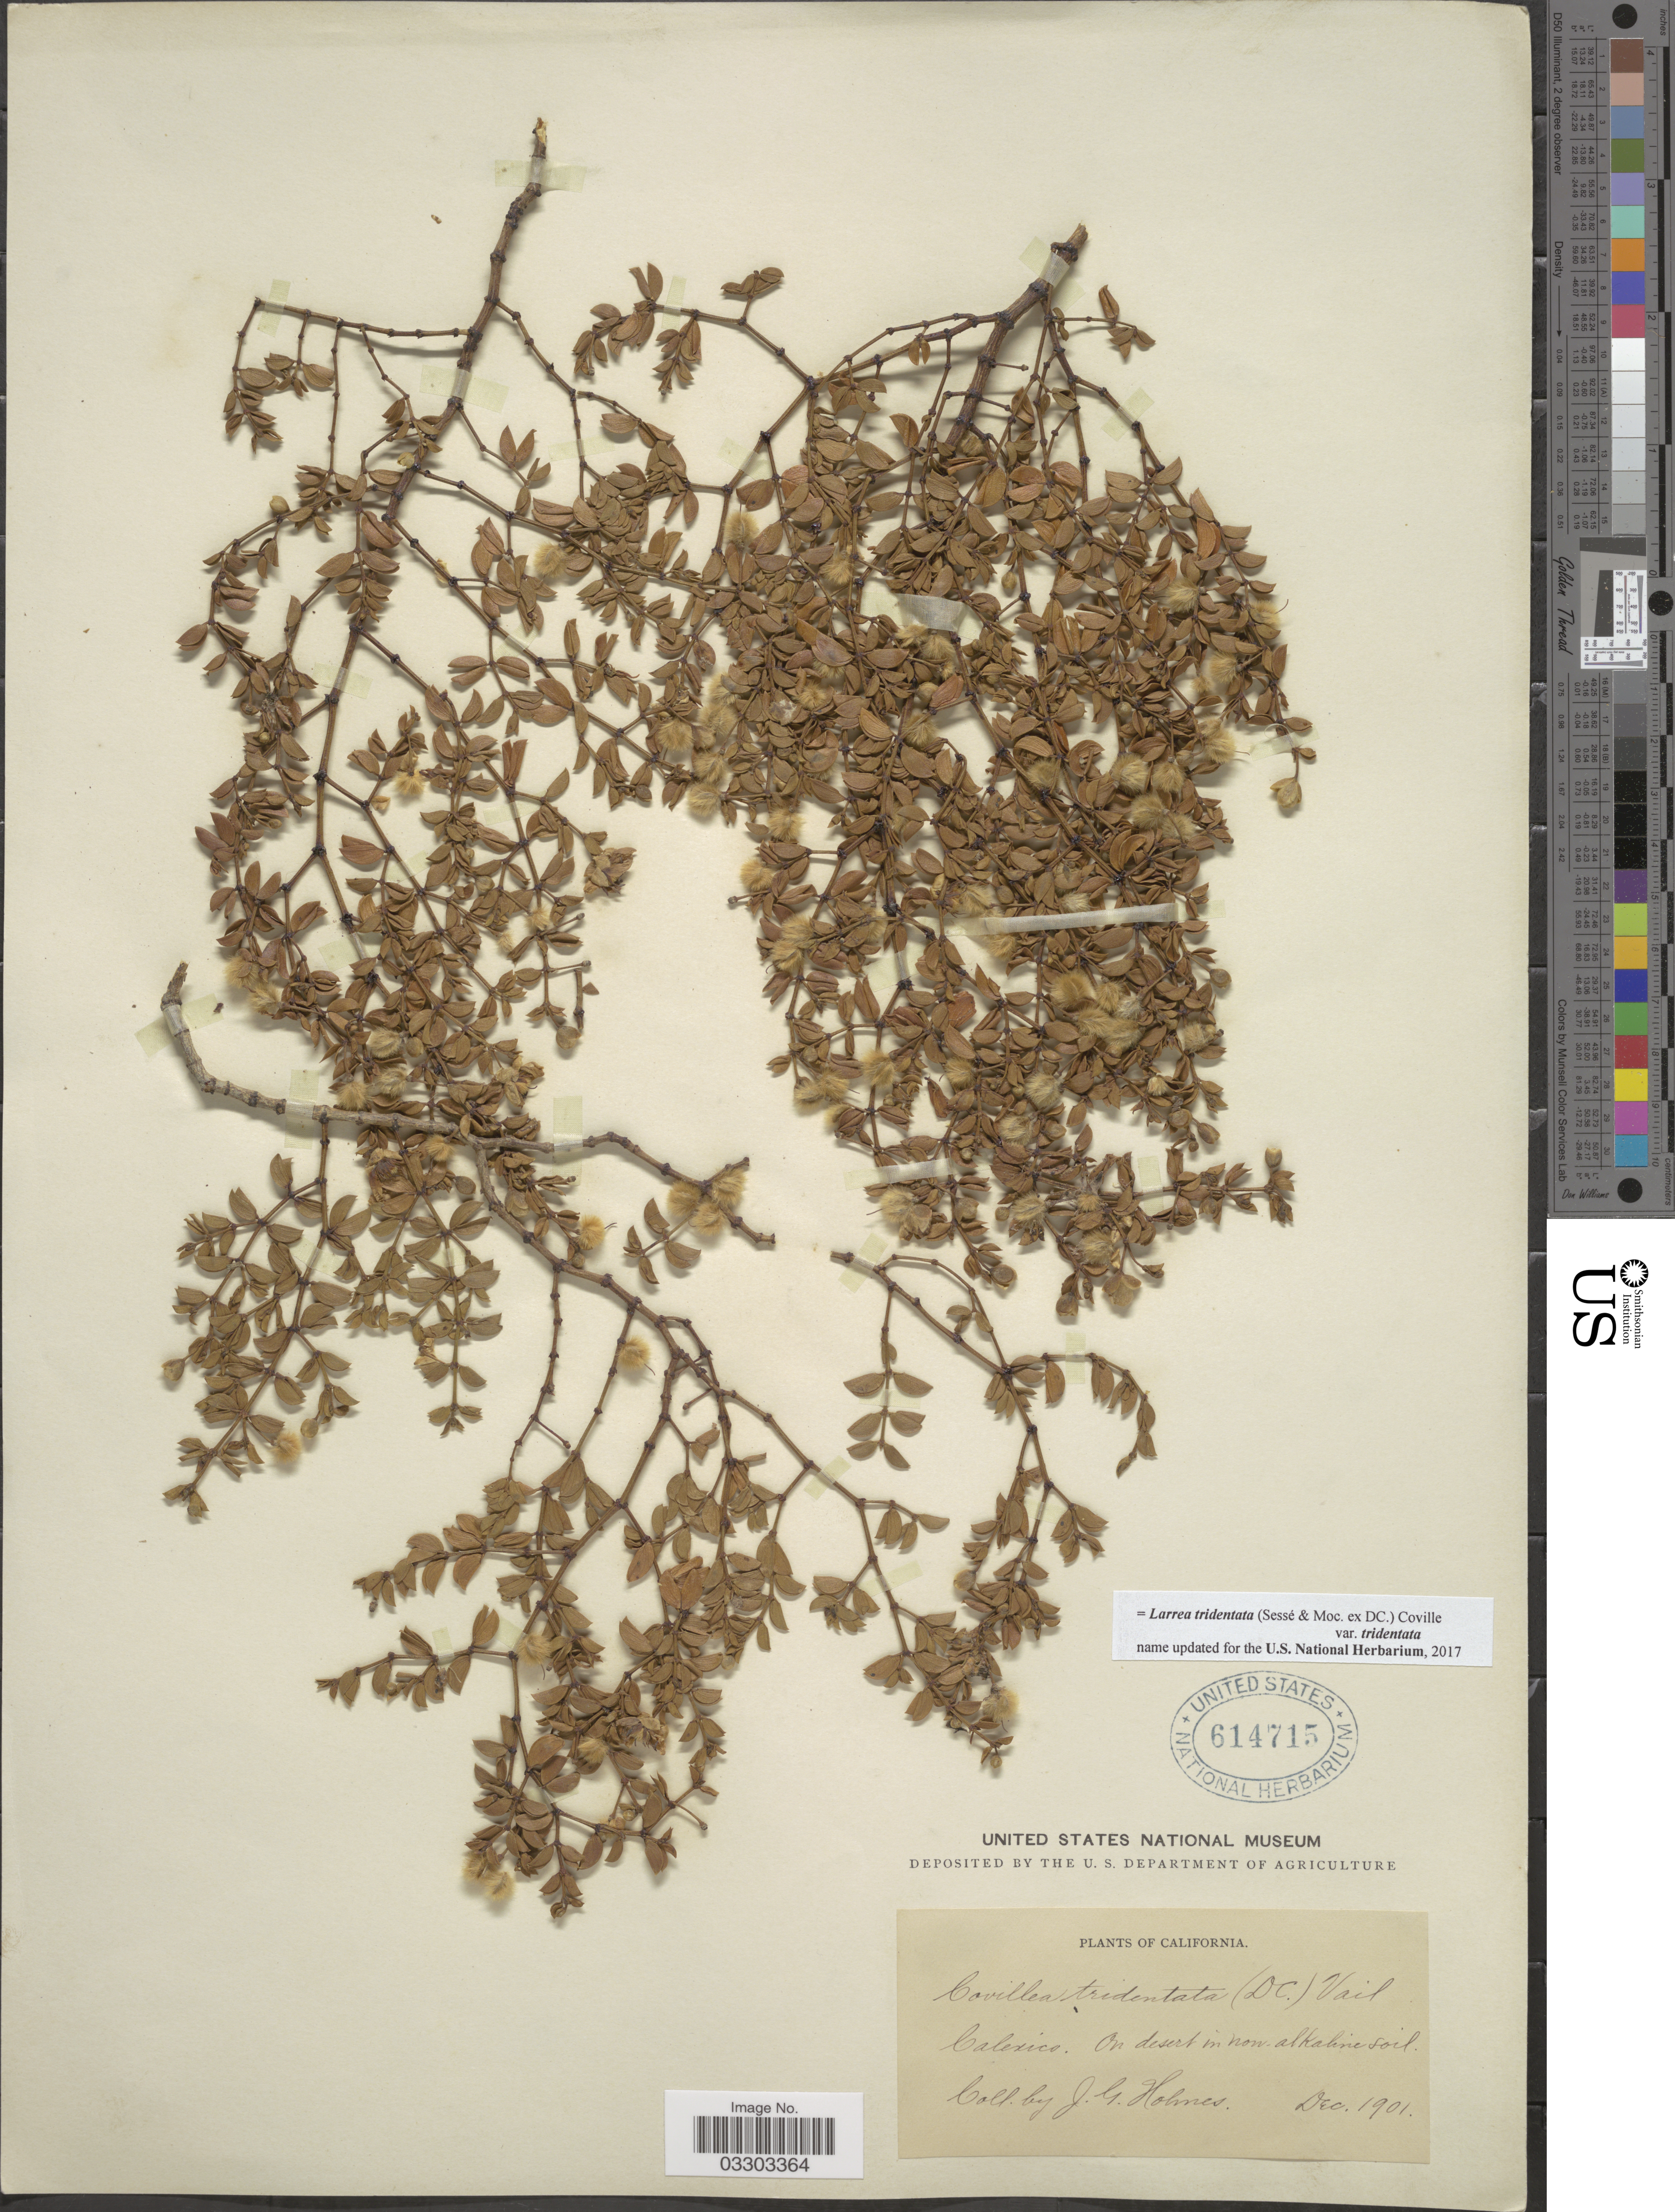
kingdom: Plantae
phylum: Tracheophyta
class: Magnoliopsida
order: Zygophyllales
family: Zygophyllaceae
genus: Larrea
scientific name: Larrea tridentata var. tridentata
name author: (Sessé & Moc. ex DC.) Coville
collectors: J. Holmes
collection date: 1901-12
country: United States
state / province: California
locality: Calexico.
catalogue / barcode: US 614715